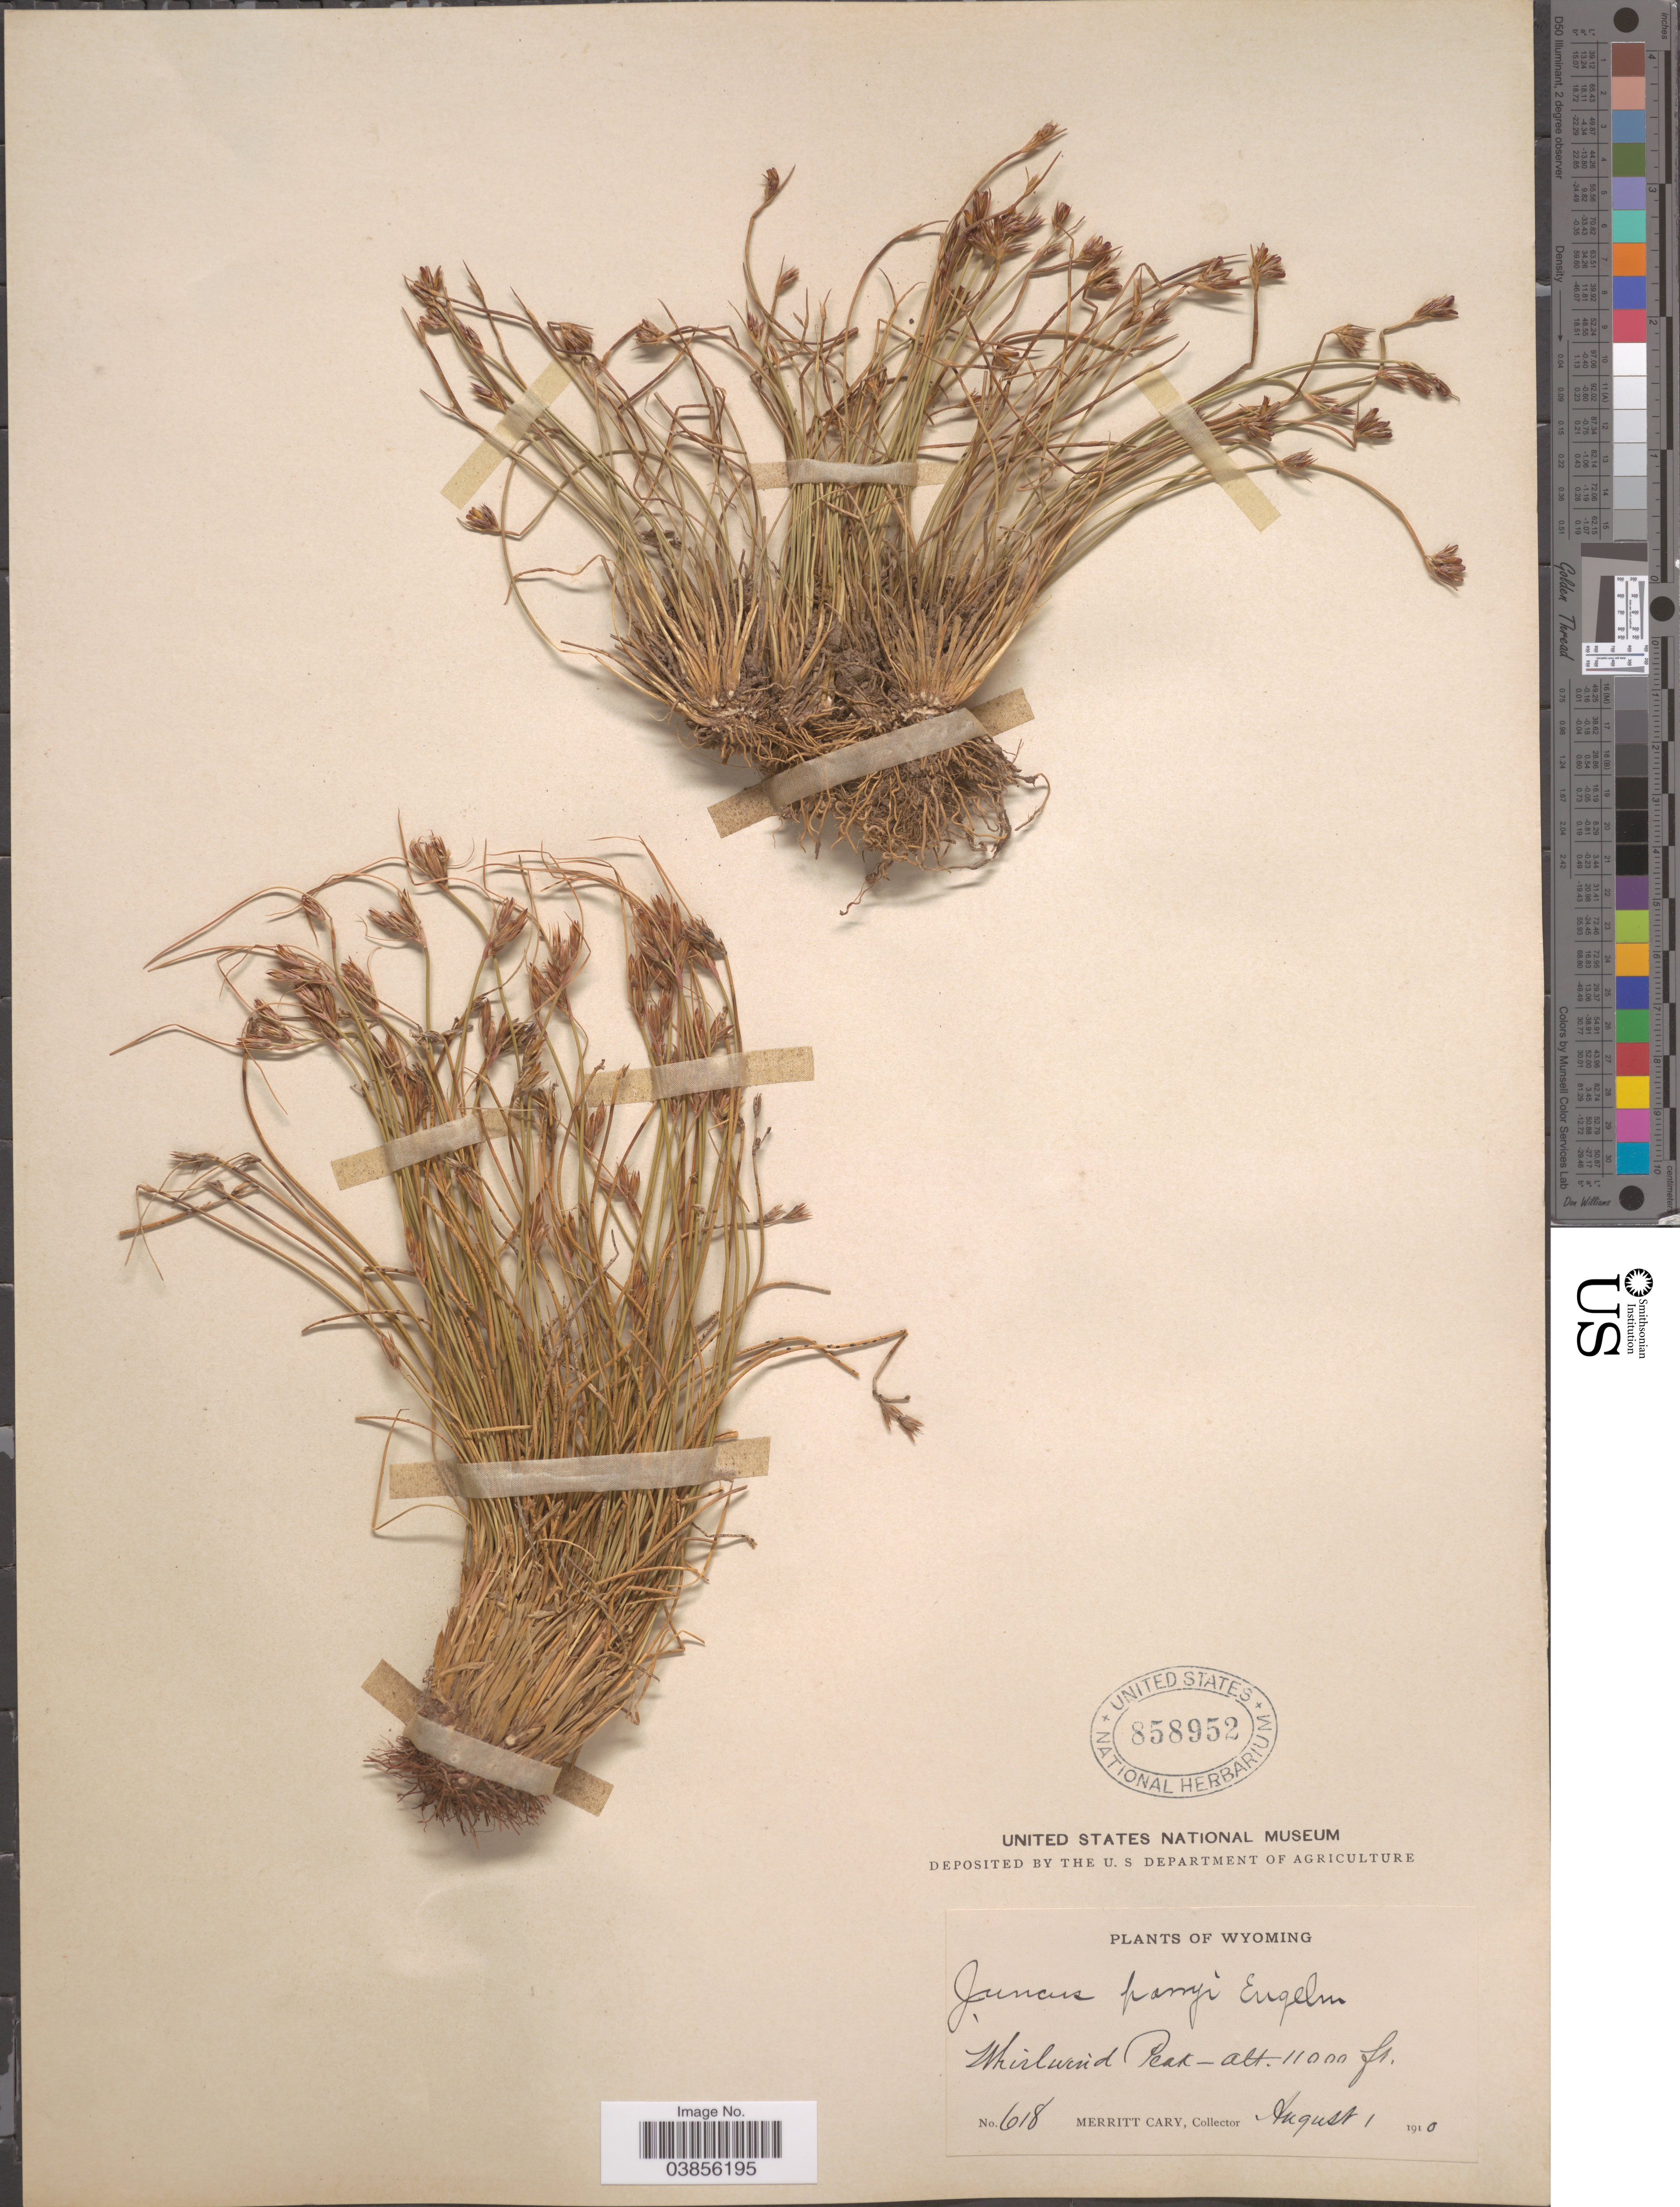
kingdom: Plantae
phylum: Tracheophyta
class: Liliopsida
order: Poales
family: Juncaceae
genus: Juncus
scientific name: Juncus parryi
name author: Engelm.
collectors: M. Cary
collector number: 618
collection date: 1910-08-01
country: United States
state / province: Wyoming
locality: Whirlwind Peak.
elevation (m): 3353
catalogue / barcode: US 858952